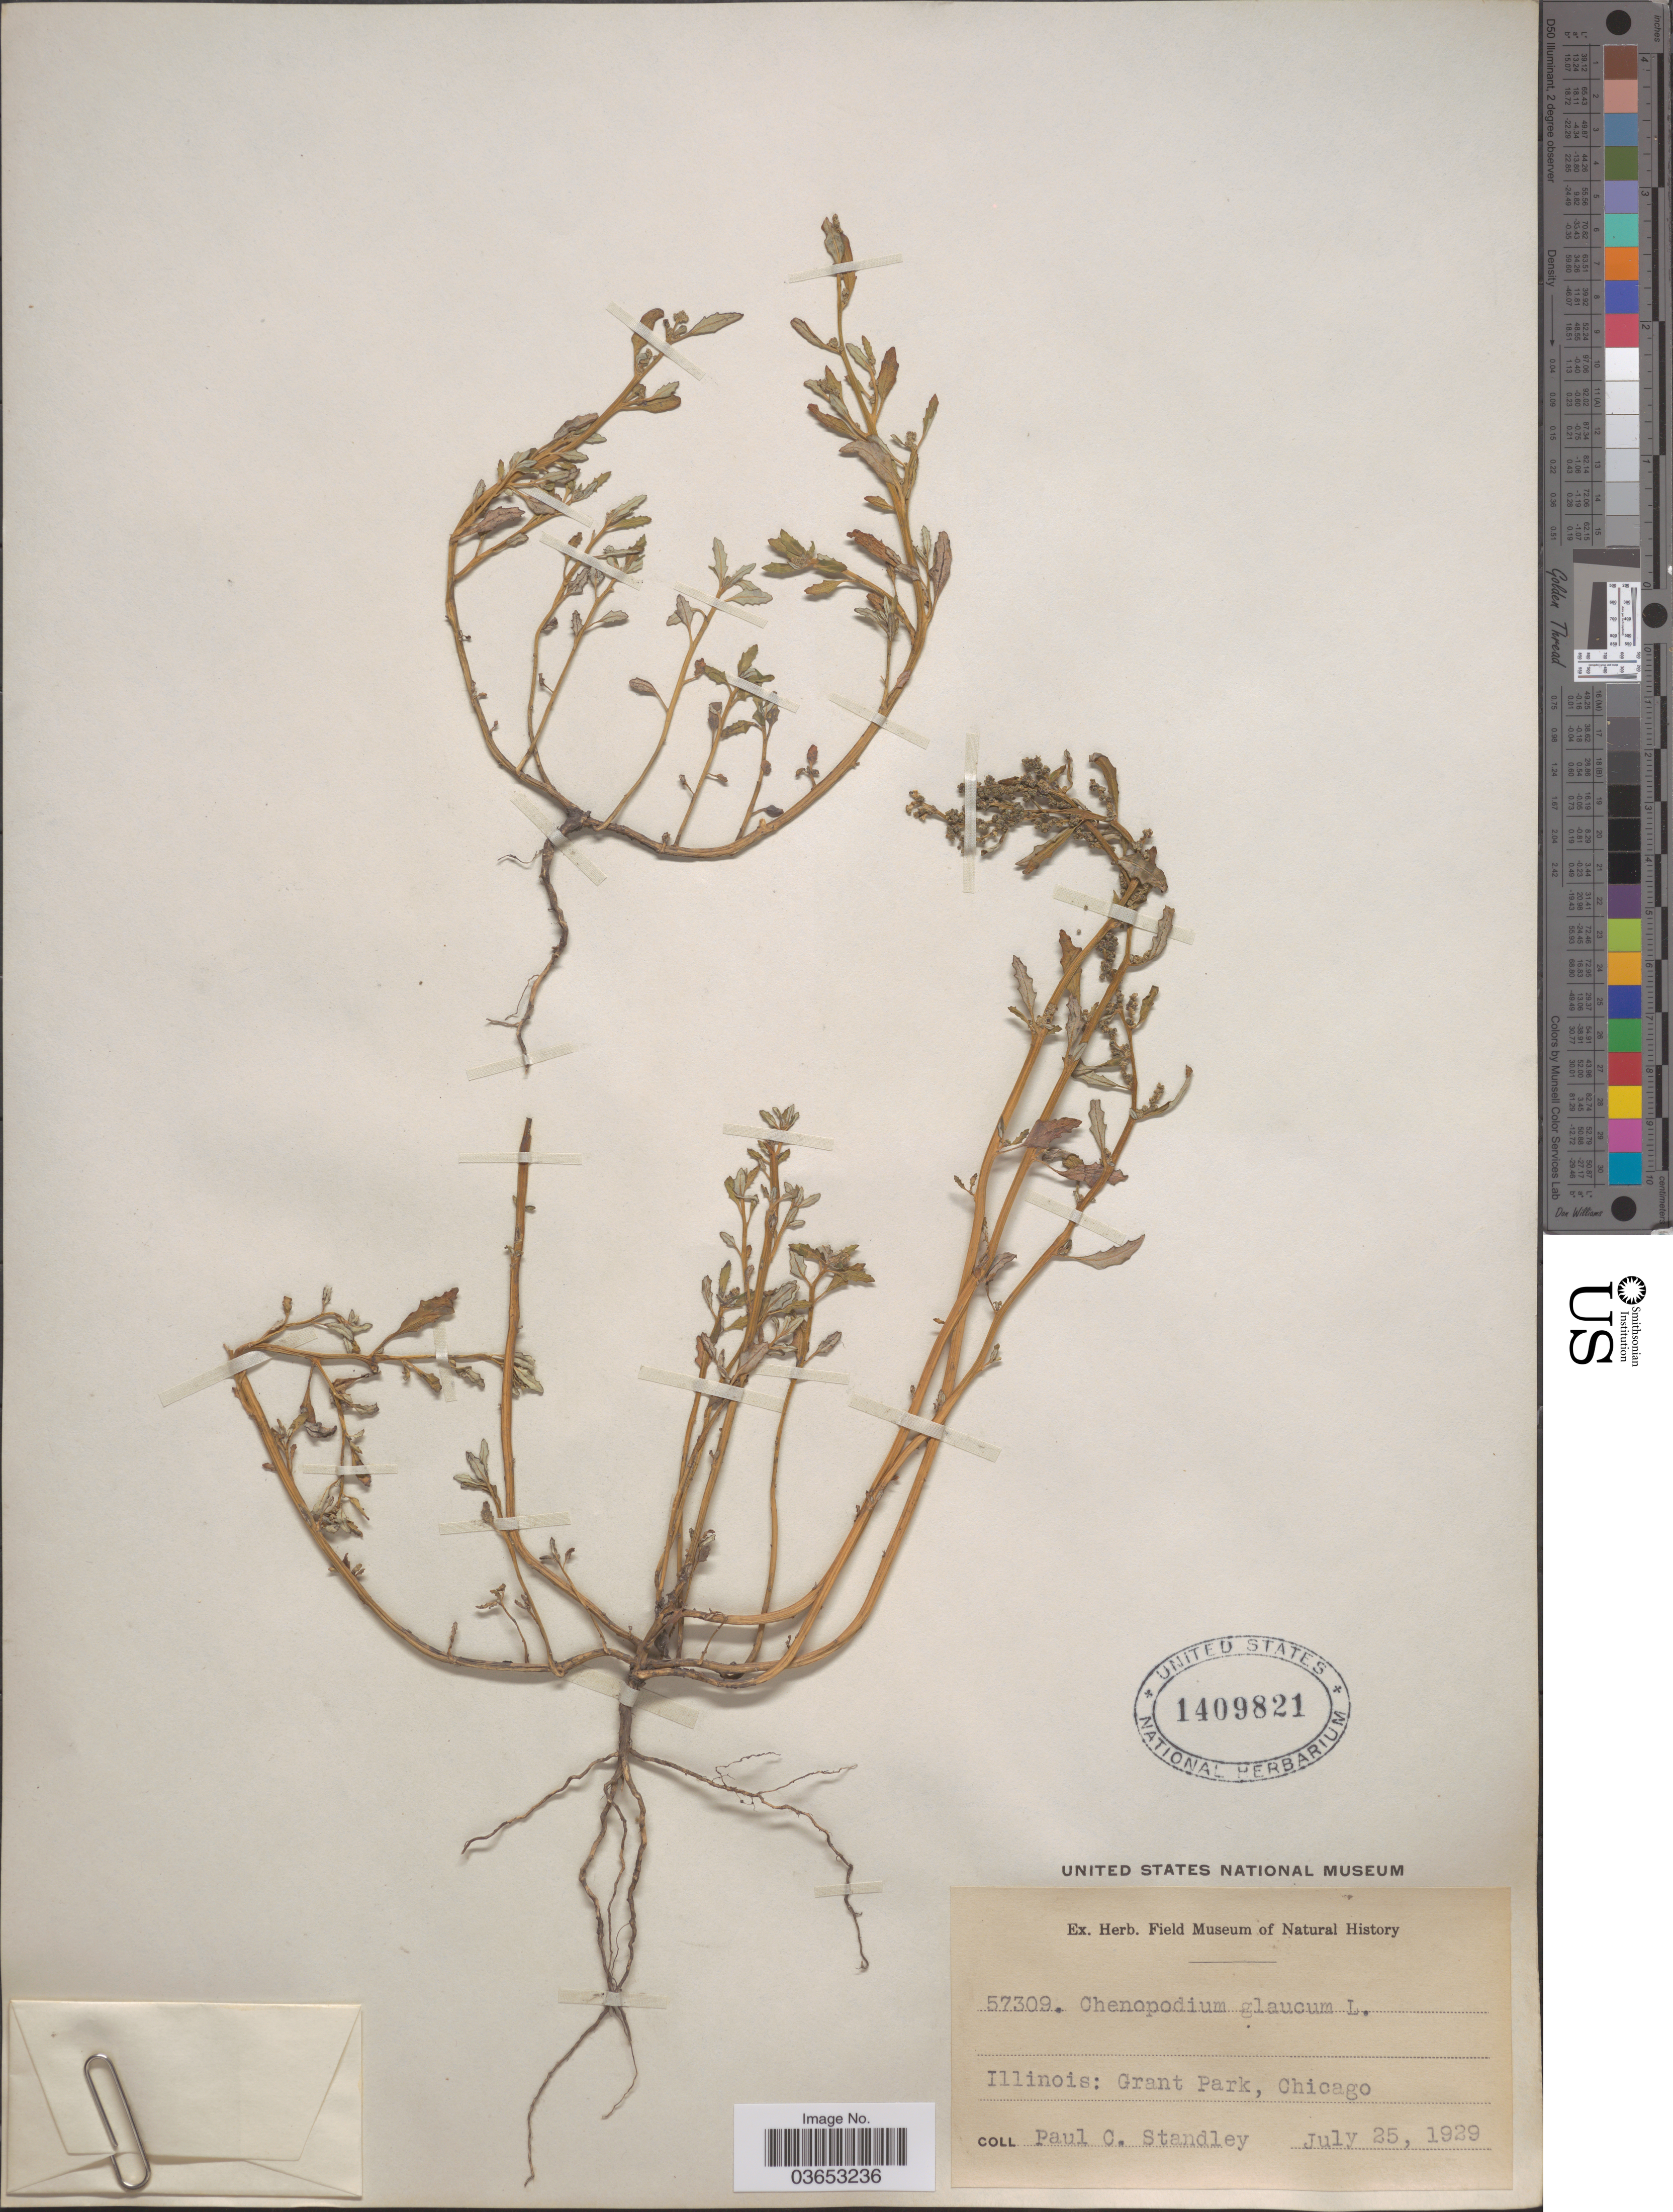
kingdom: Plantae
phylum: Tracheophyta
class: Magnoliopsida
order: Caryophyllales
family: Amaranthaceae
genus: Chenopodium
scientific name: Chenopodium glaucum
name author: L.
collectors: P. C. Standley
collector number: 57309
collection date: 1929-07-25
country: United States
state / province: Illinois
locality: Grant Park, Chicago.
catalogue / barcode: US 1409821